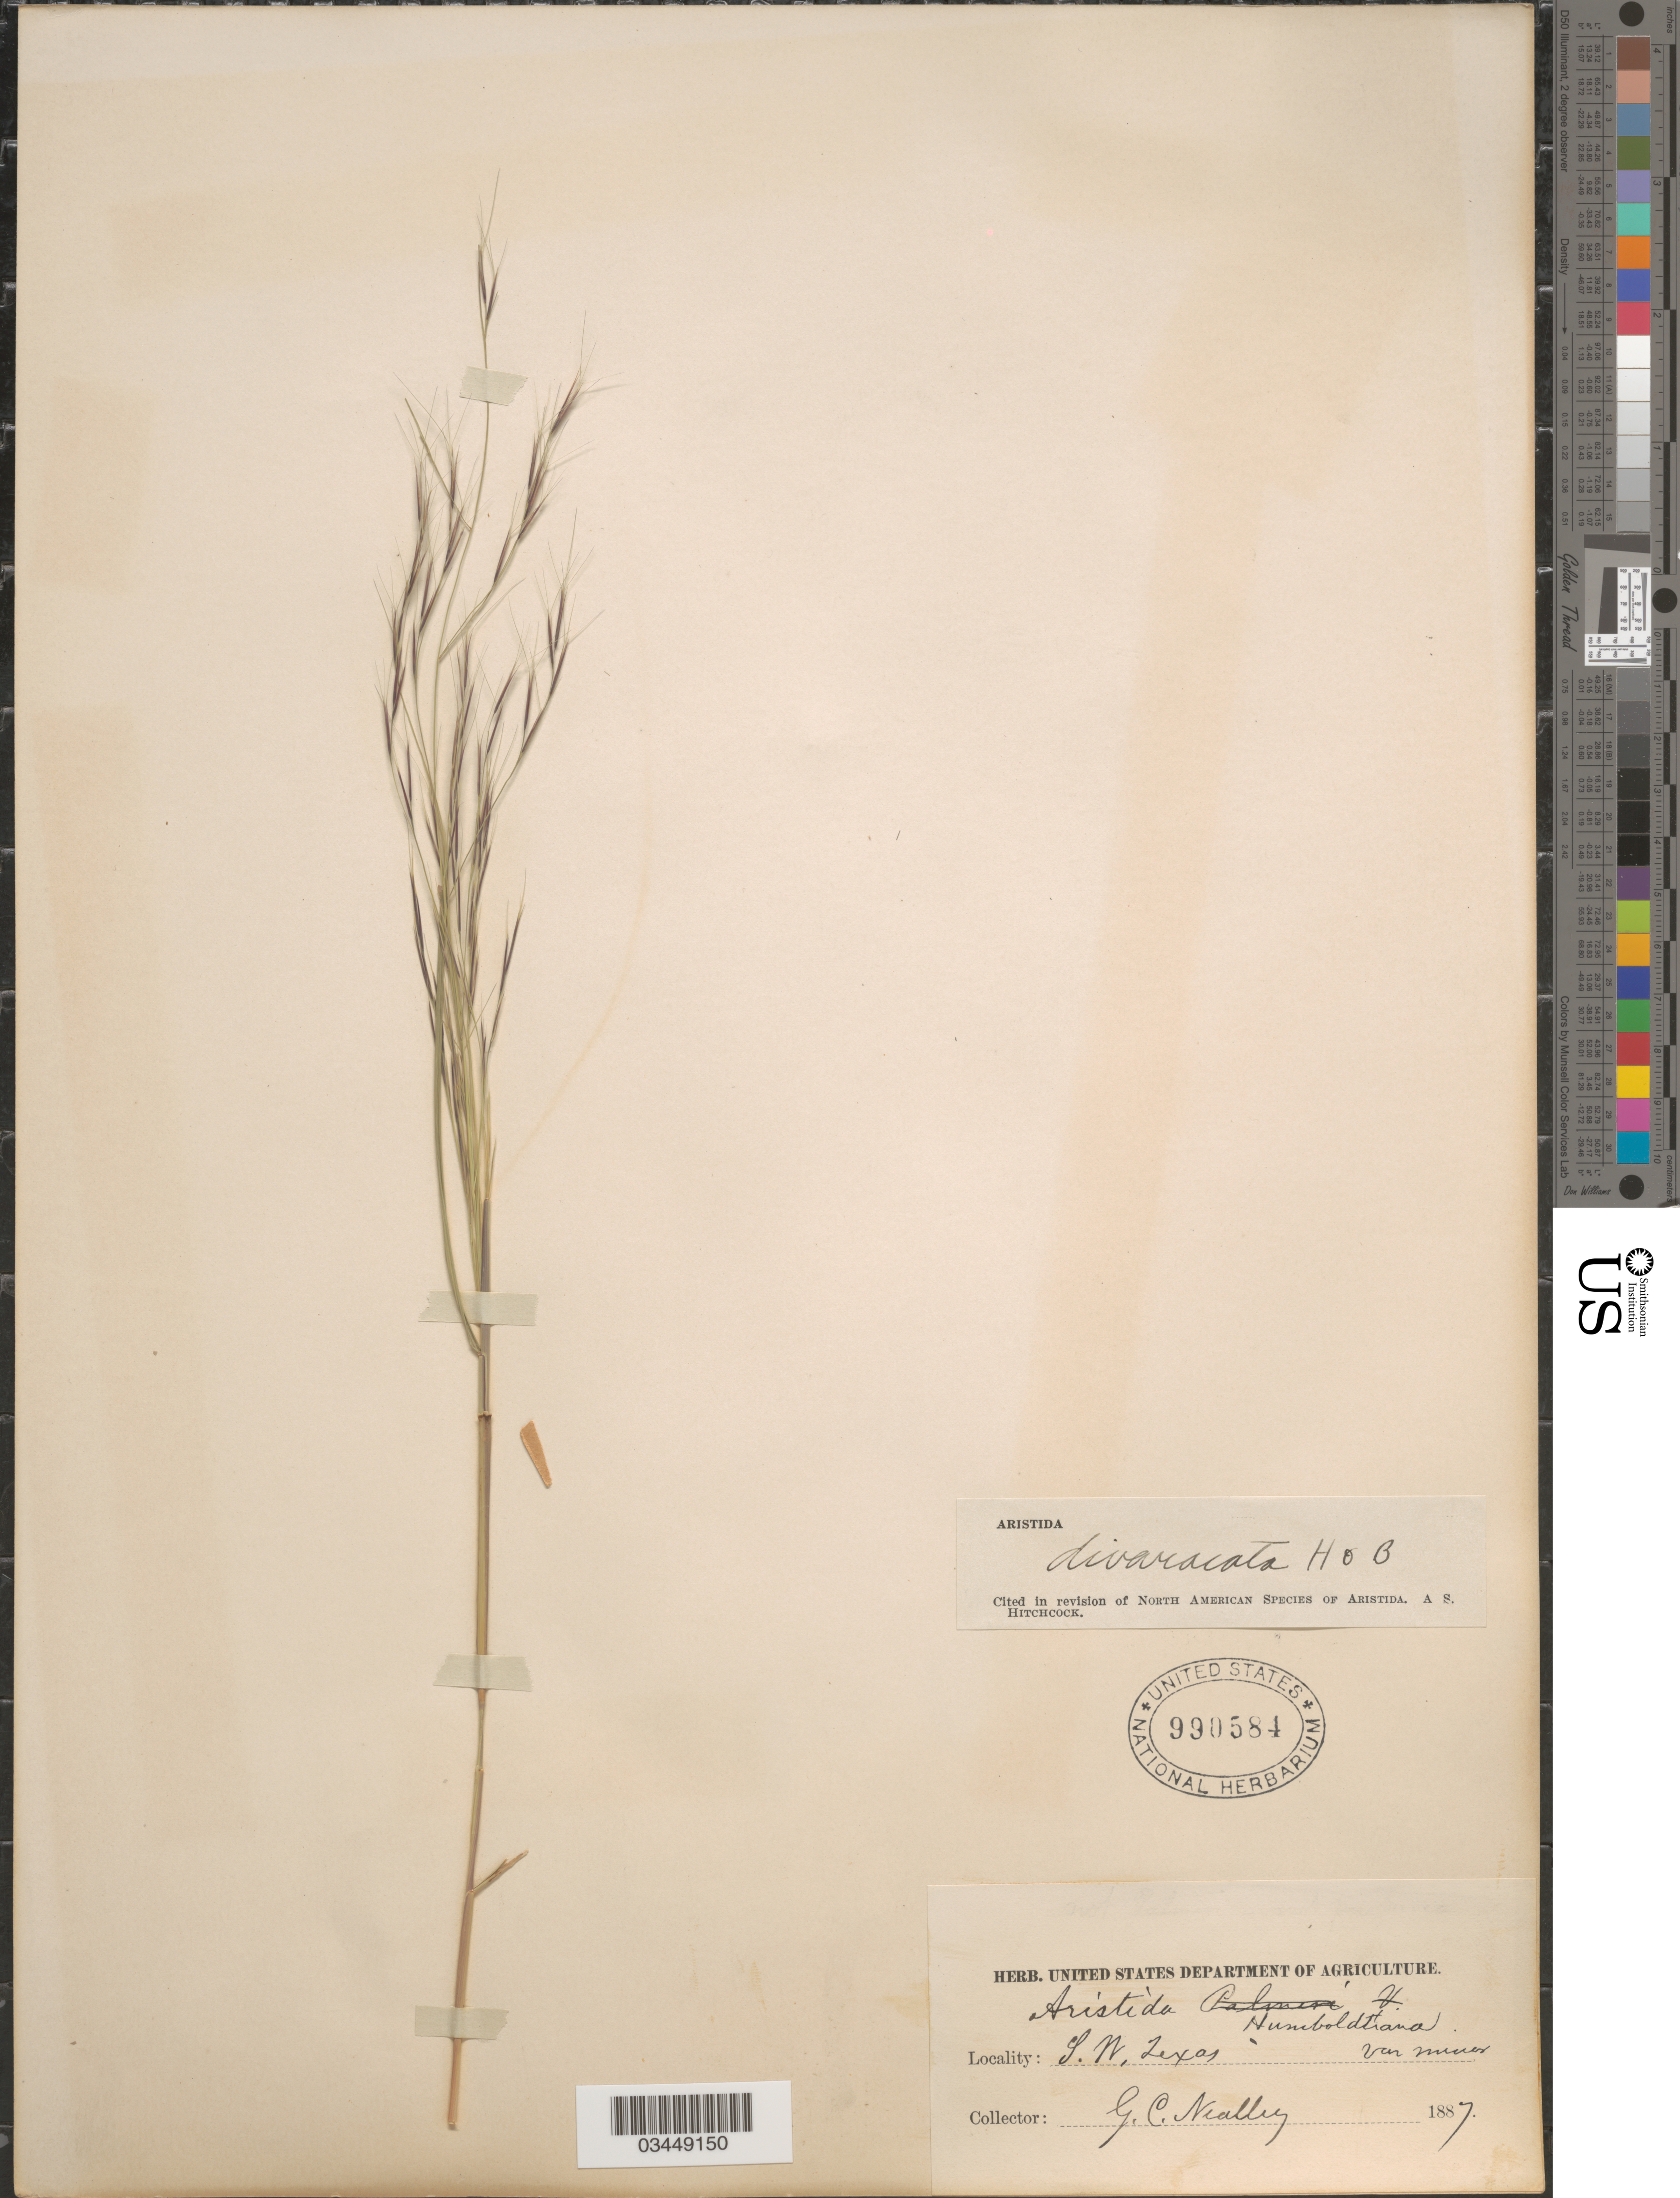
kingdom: Plantae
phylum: Tracheophyta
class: Liliopsida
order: Poales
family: Poaceae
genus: Aristida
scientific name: Aristida divaricata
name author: Humb. & Bonpl. ex Willd.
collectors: G. C. Nealley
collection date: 1887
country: United States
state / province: Texas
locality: S.W. Texas.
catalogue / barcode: US 990584